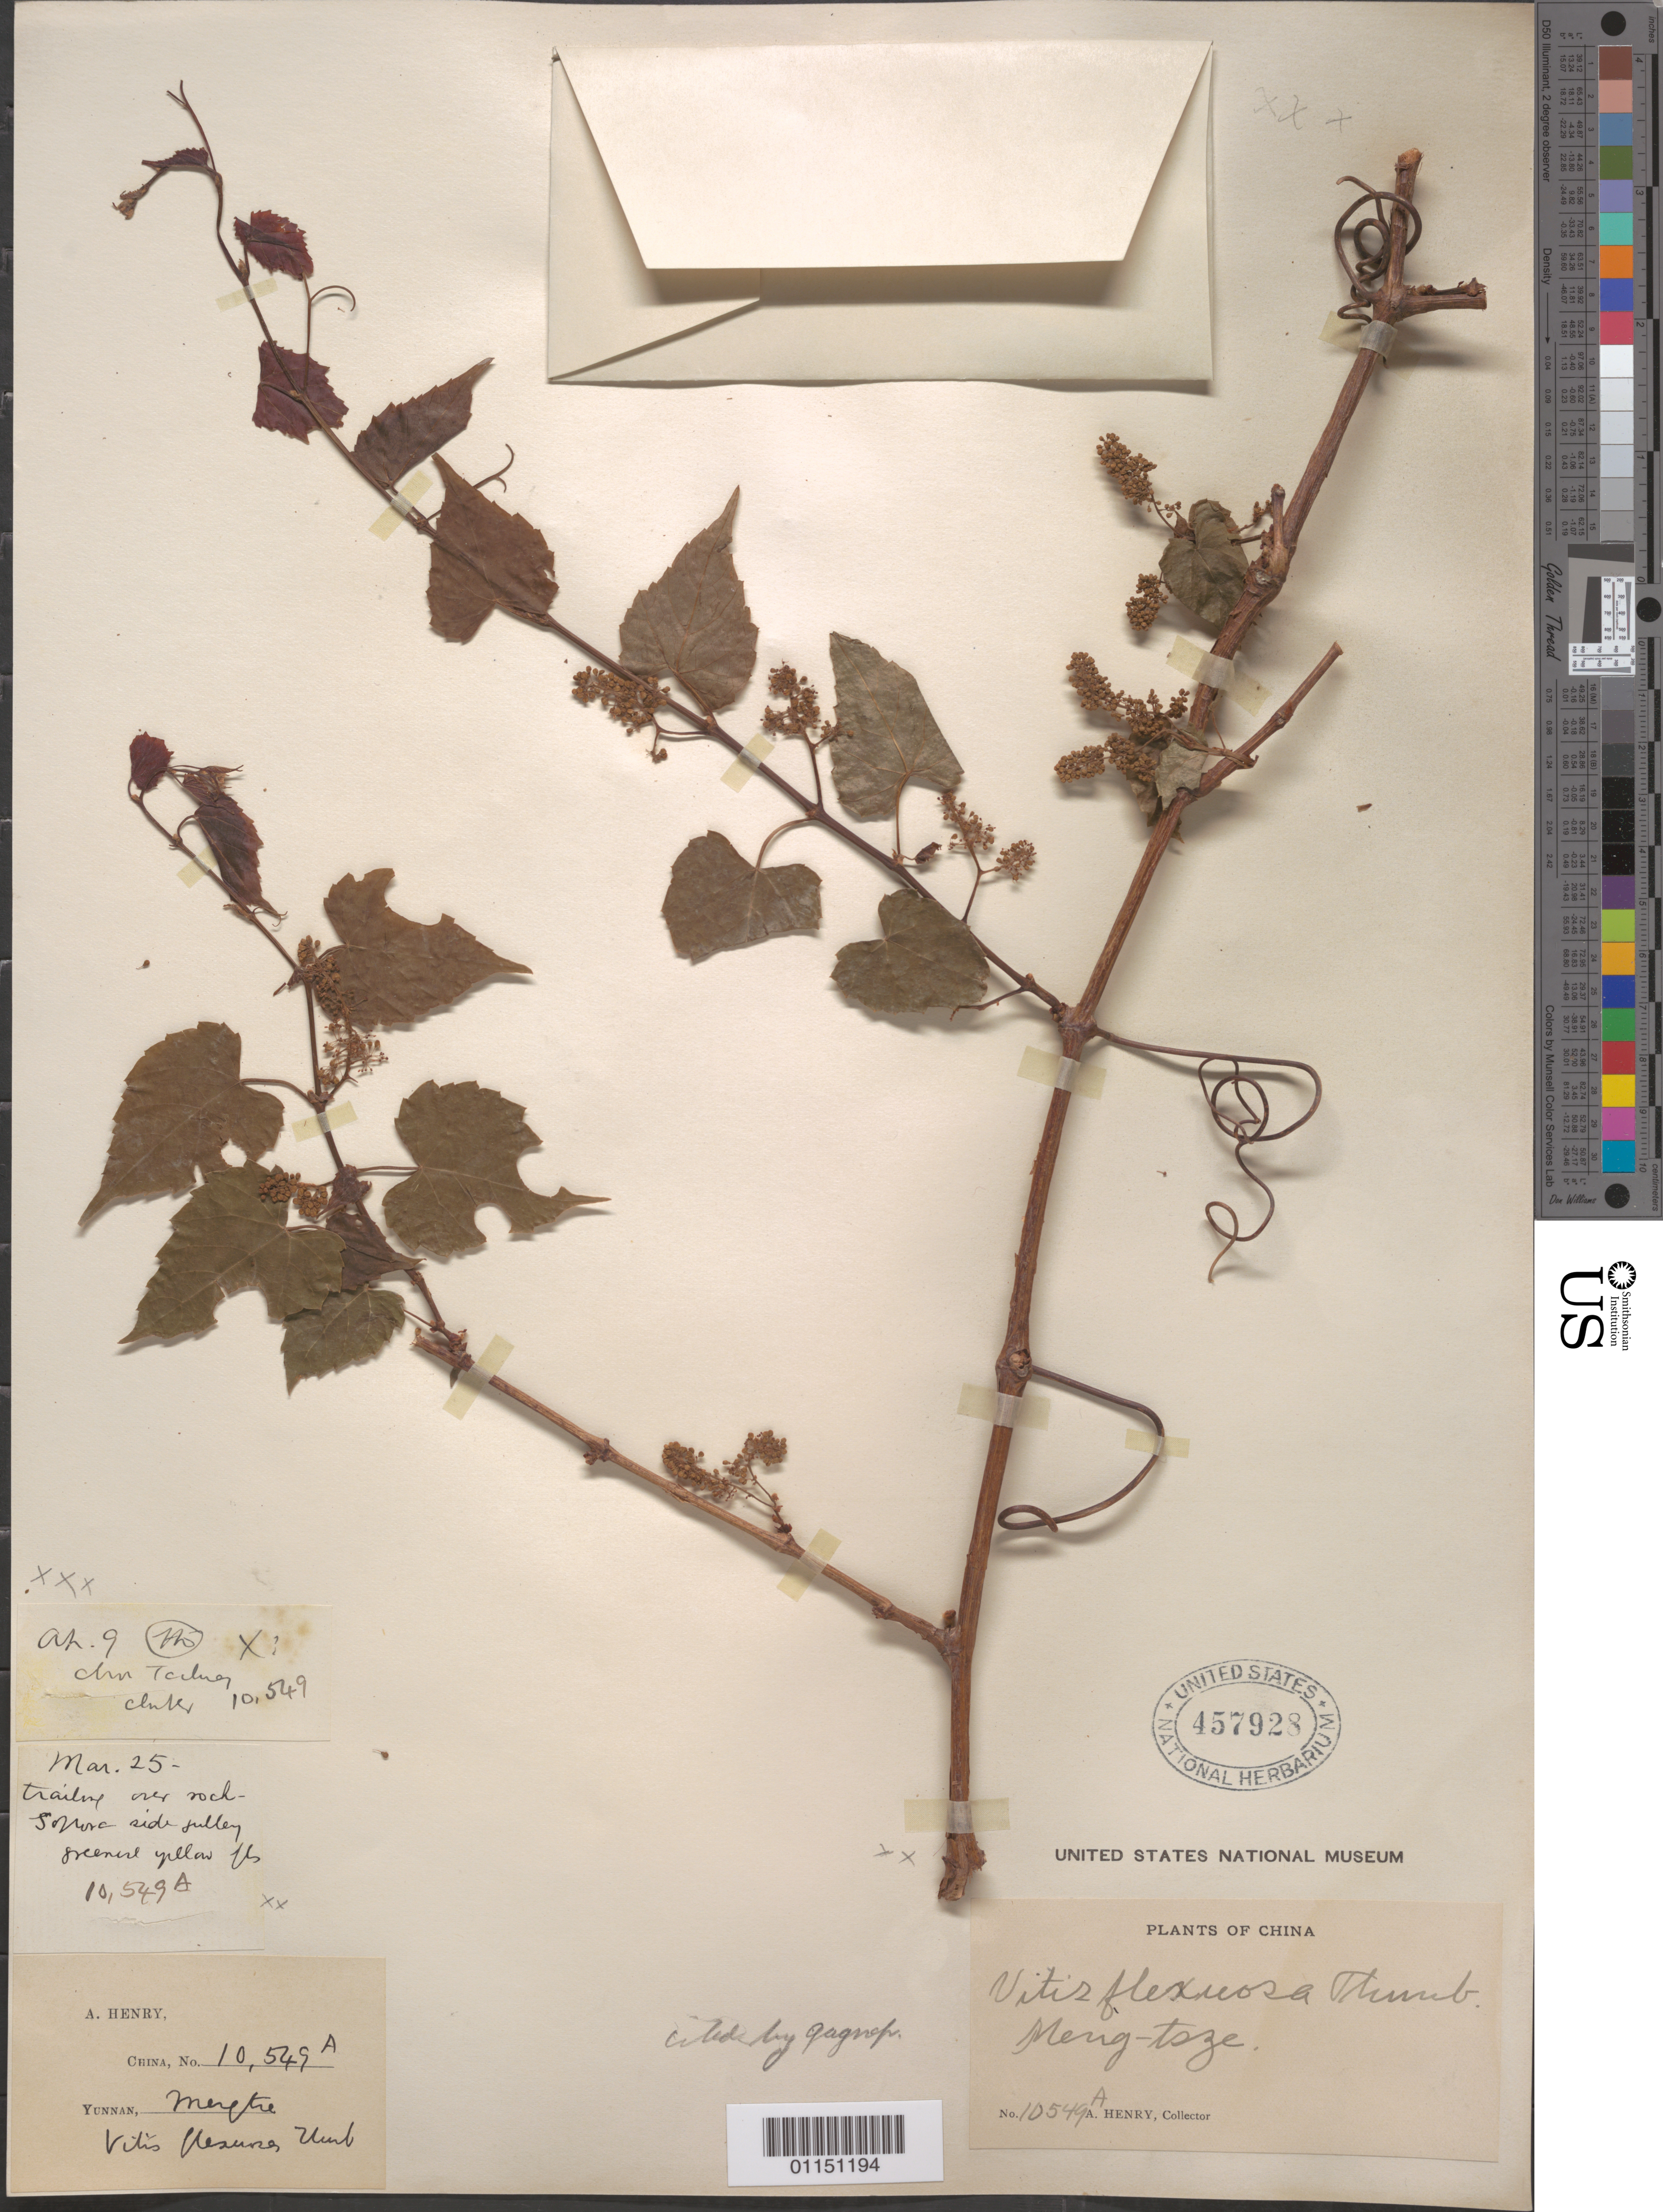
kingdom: Plantae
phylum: Tracheophyta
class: Magnoliopsida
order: Vitales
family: Vitaceae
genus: Vitis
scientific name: Vitis flexuosa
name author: Thunb.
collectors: A. Henry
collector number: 10549 A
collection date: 1885/1888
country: China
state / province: Yunnan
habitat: Trailing over rocks.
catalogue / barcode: US 457928